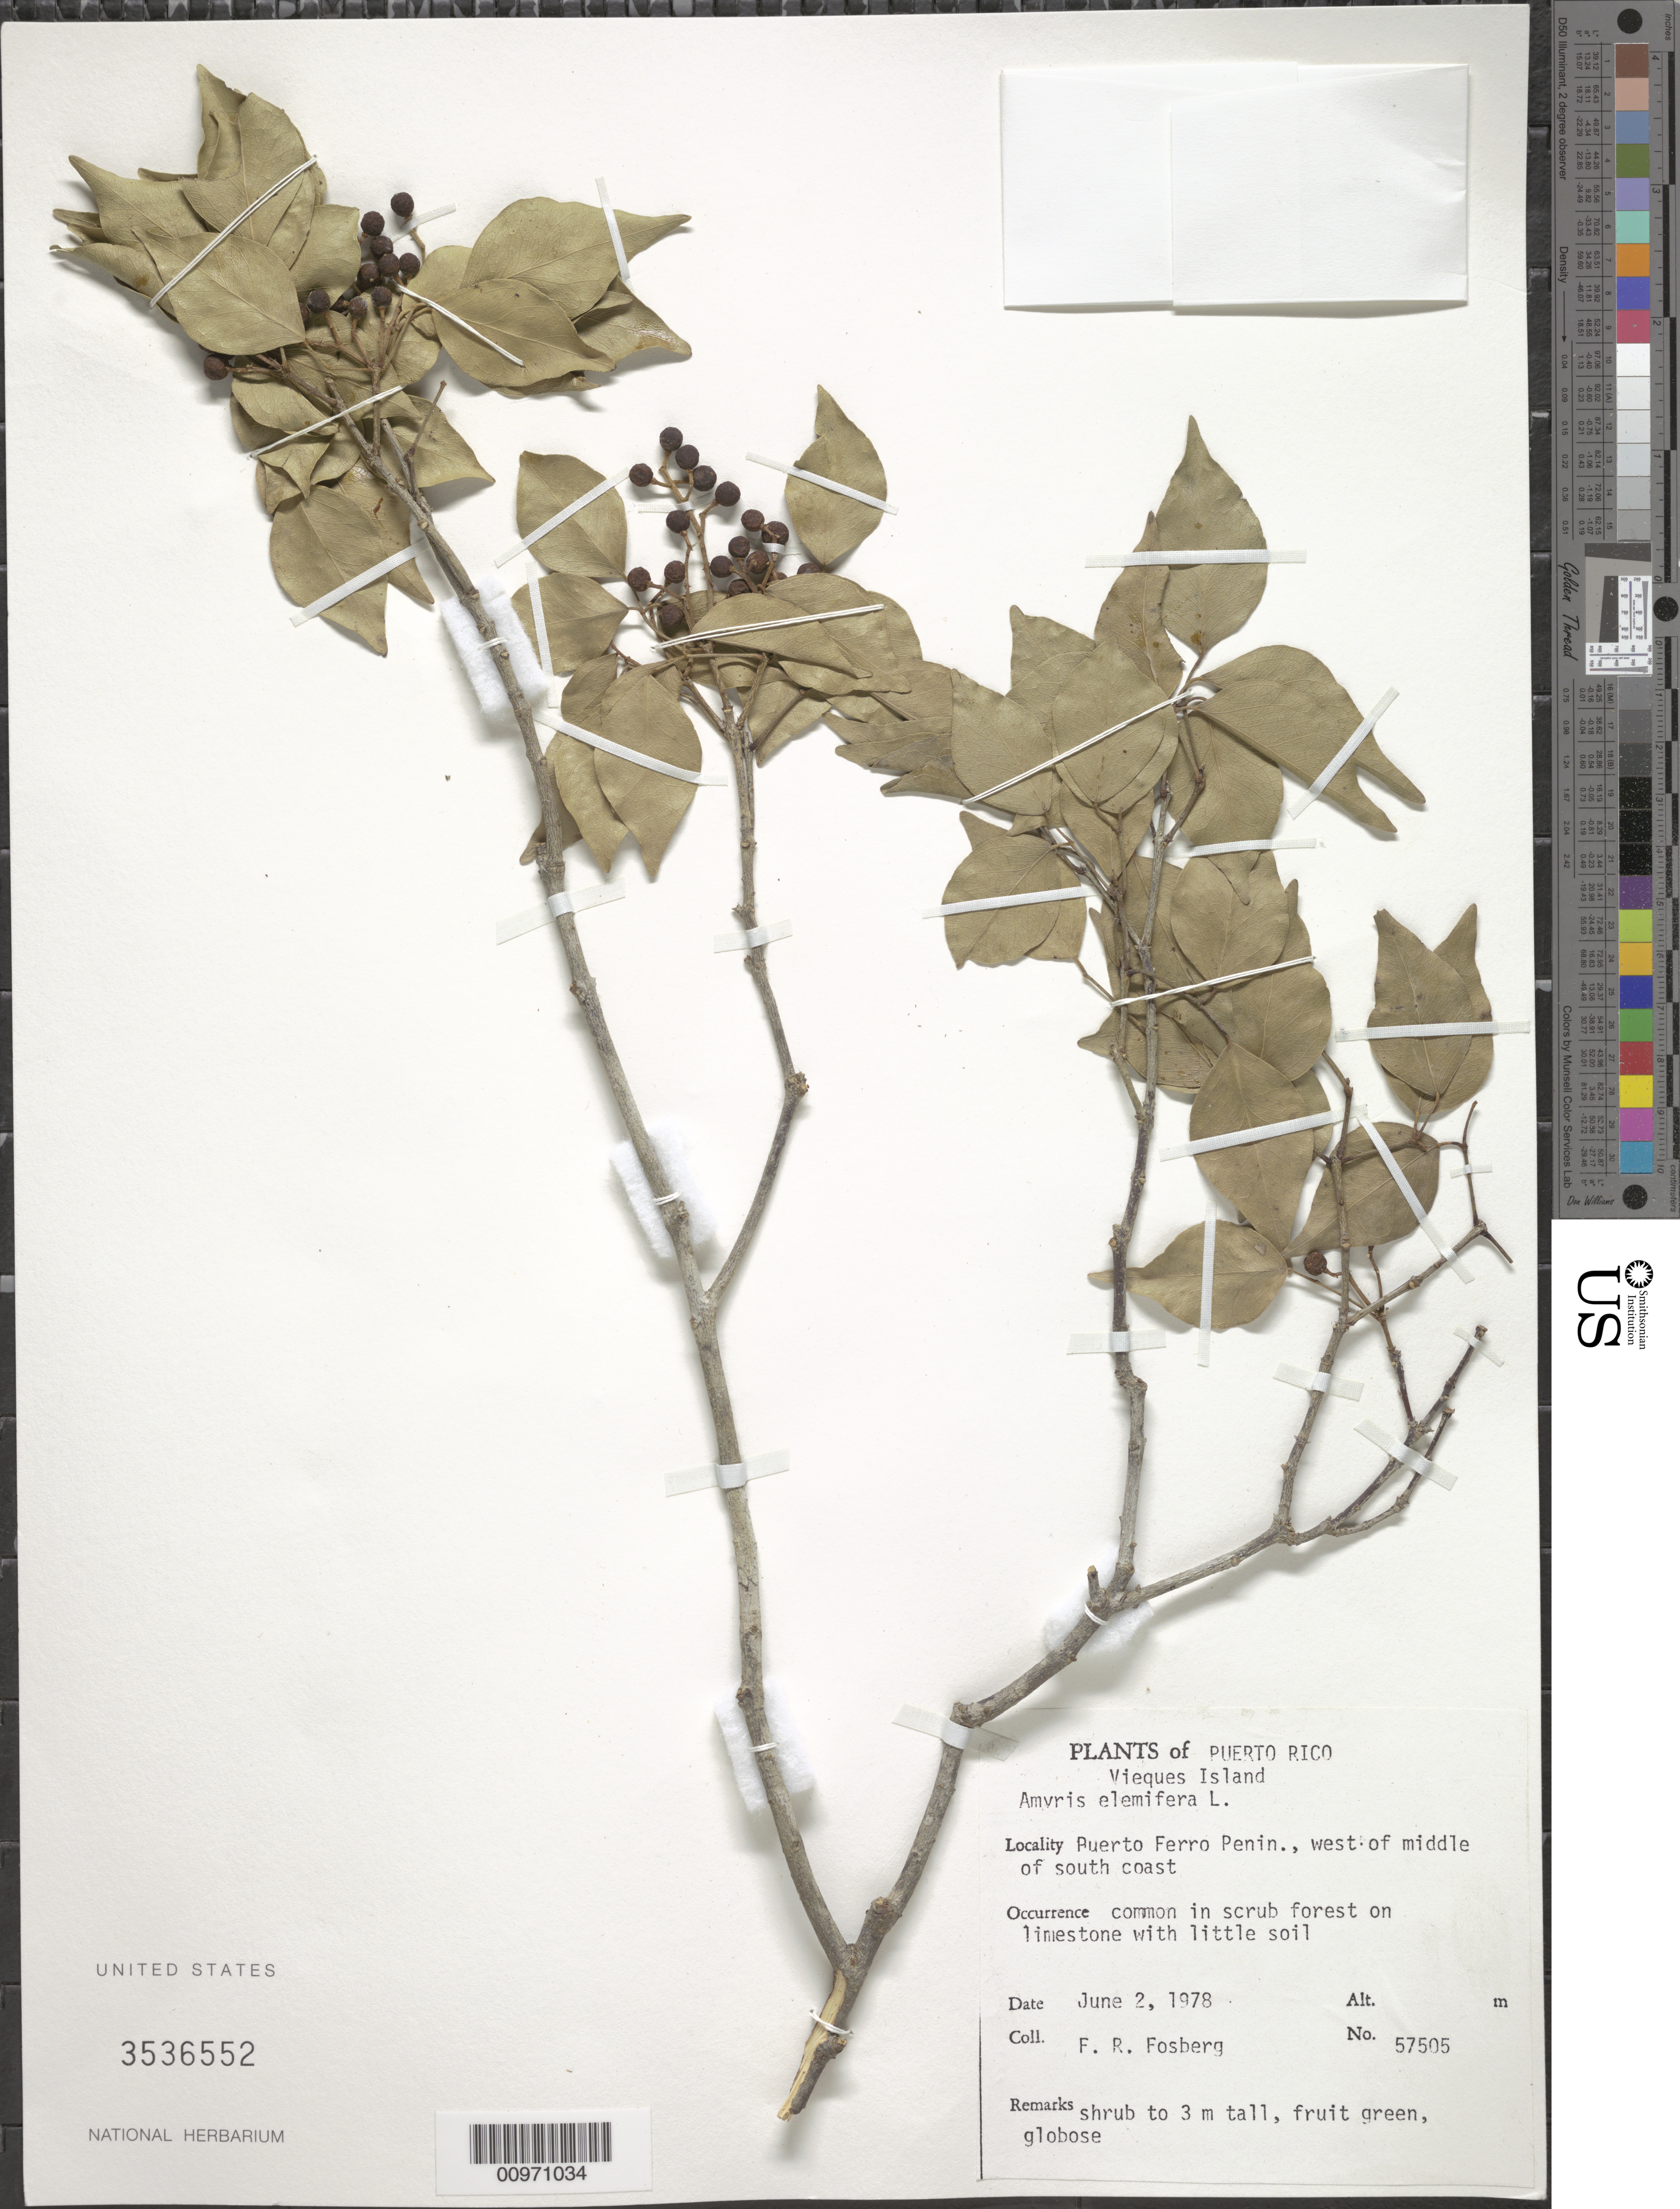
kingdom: Plantae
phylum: Tracheophyta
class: Magnoliopsida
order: Sapindales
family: Rutaceae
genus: Amyris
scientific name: Amyris elemifera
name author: L.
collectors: F. R. Fosberg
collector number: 57505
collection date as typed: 02 Jun 1978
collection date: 1978-06-02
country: Puerto Rico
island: Vieques I.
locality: Puerto Ferro Penin., west of middle of south coast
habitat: Scrub forest on limestone slope with little soil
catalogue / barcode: US 3536552